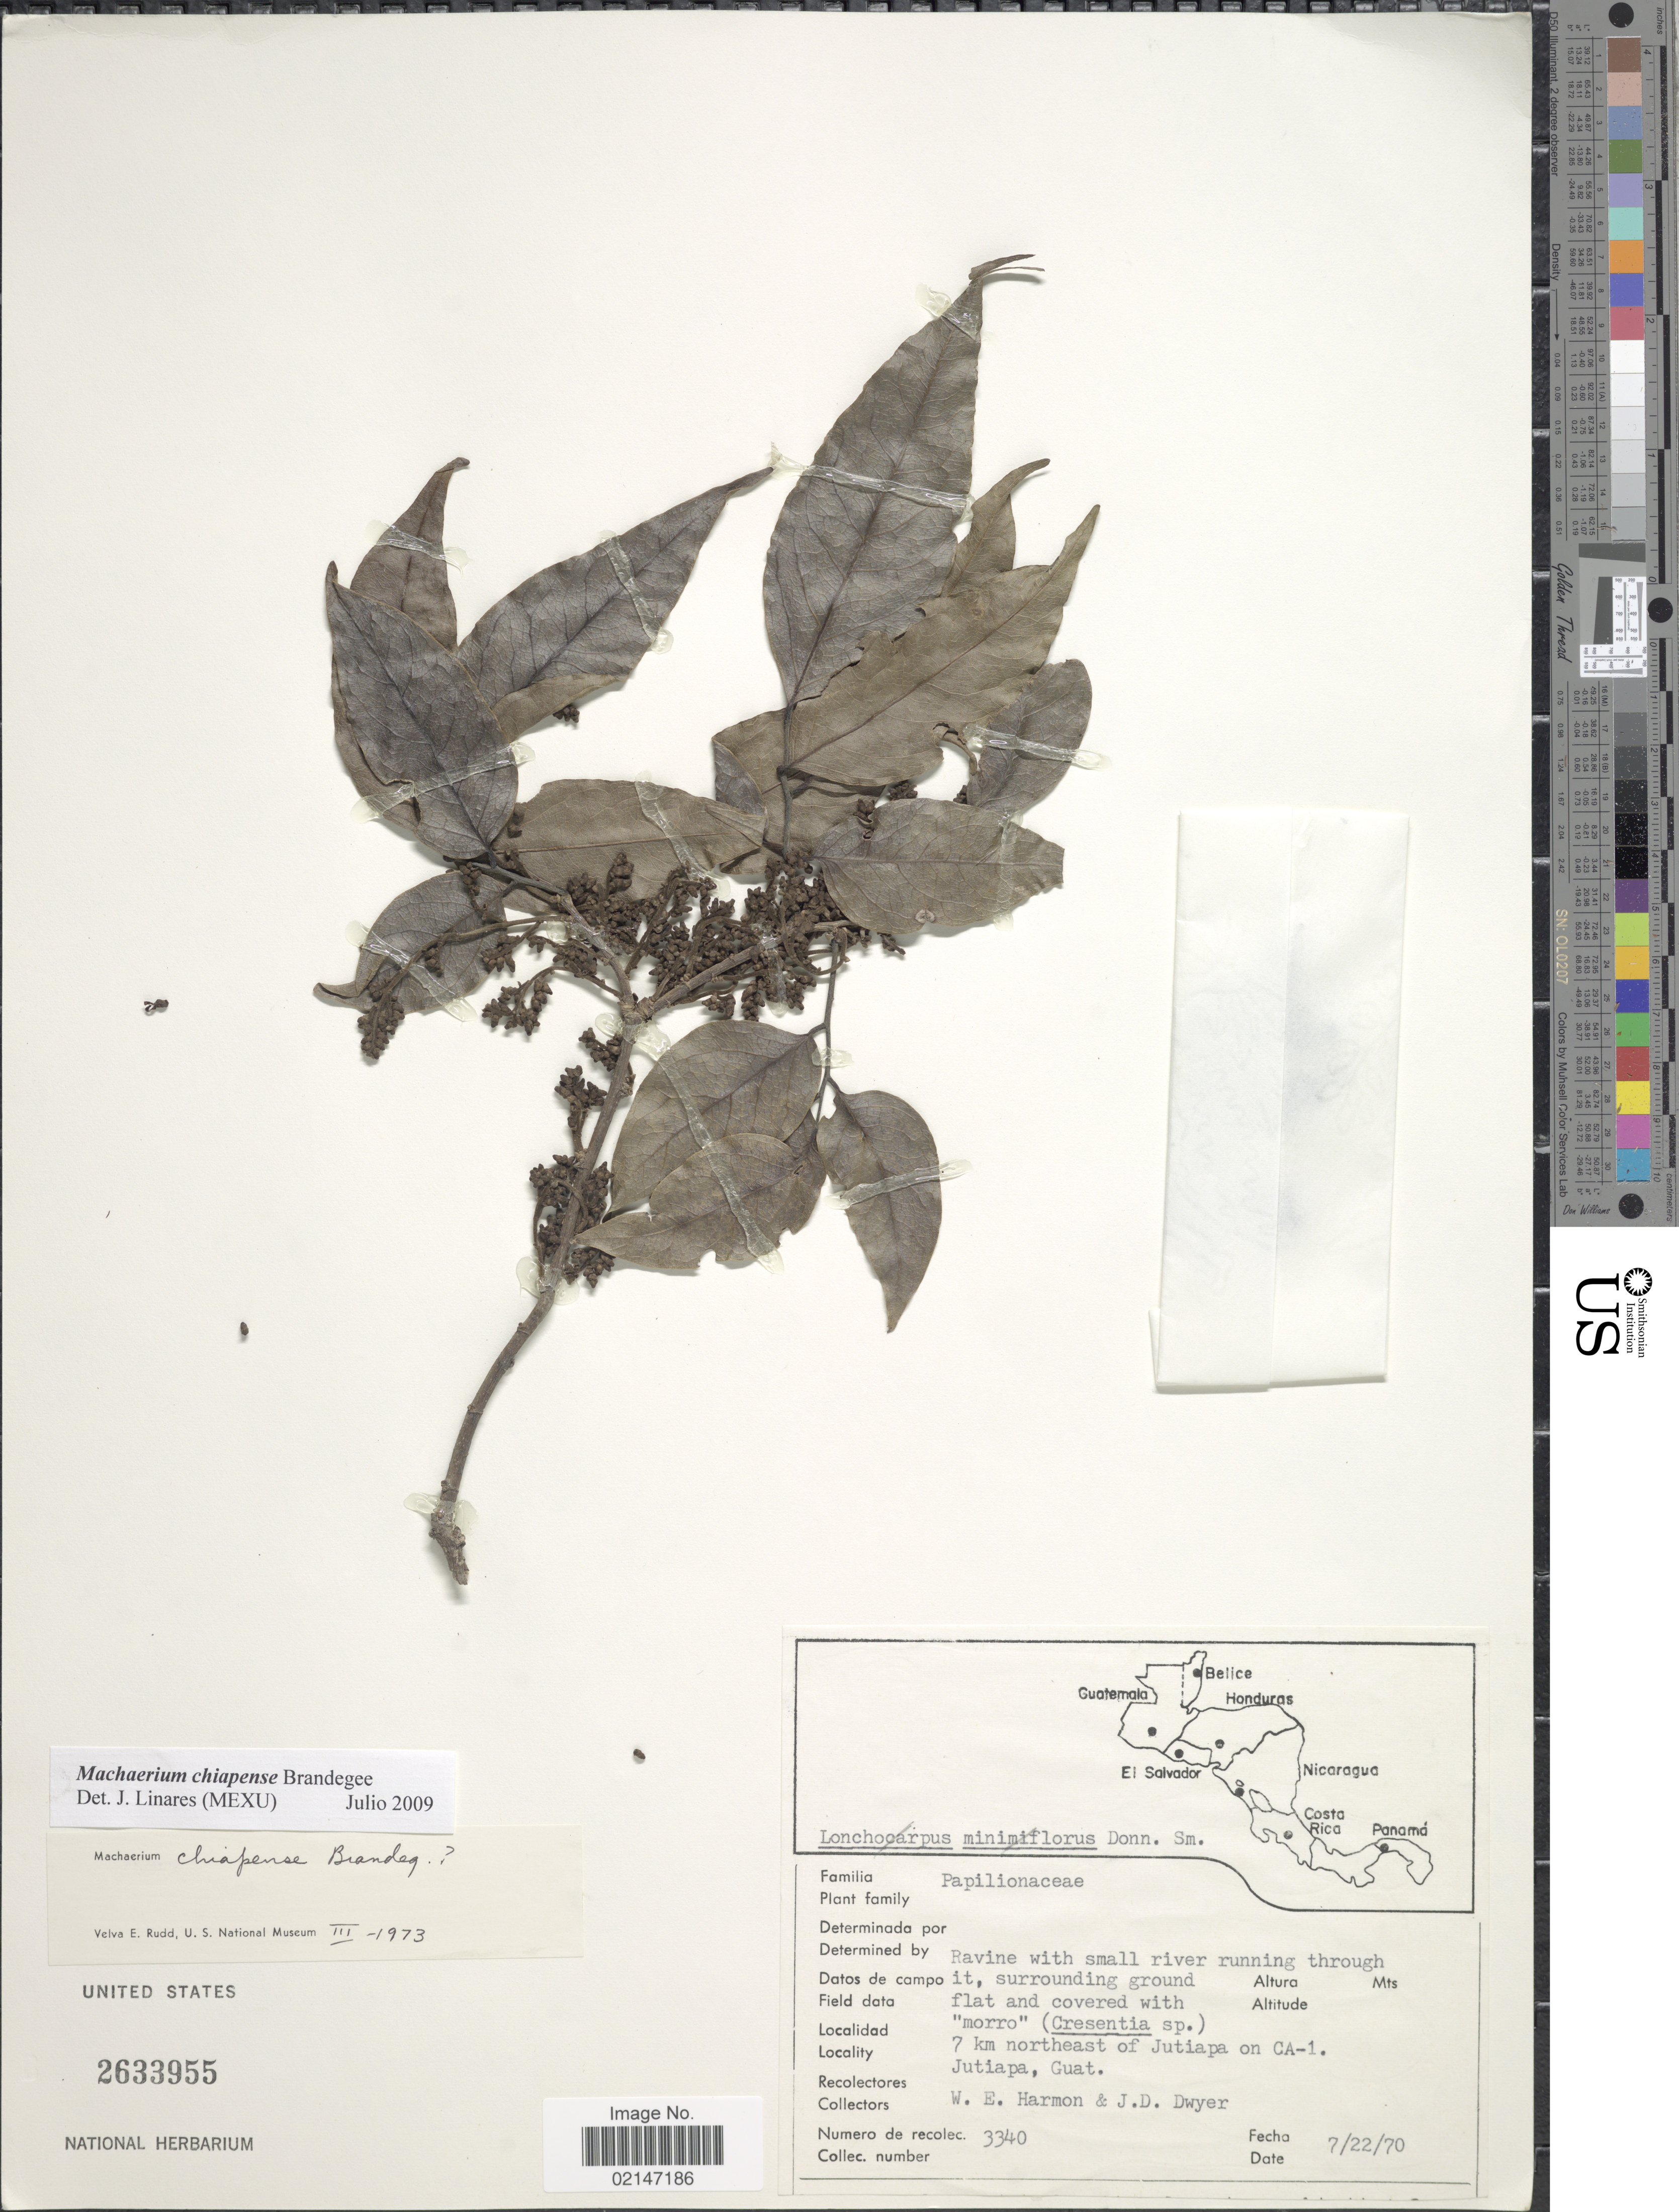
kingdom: Plantae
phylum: Tracheophyta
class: Magnoliopsida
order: Fabales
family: Fabaceae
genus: Machaerium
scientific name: Machaerium chiapense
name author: T.S. Brandg.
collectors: W. E. Harmon & J. D. Dwyer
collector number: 3340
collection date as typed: Transcribed d/m/y: 22/7/70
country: Guatemala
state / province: Jutiapa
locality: Ravine with small river running through it, surrounding ground, 7 km northeast of Jutiapa on CA-1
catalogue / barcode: US 2633955